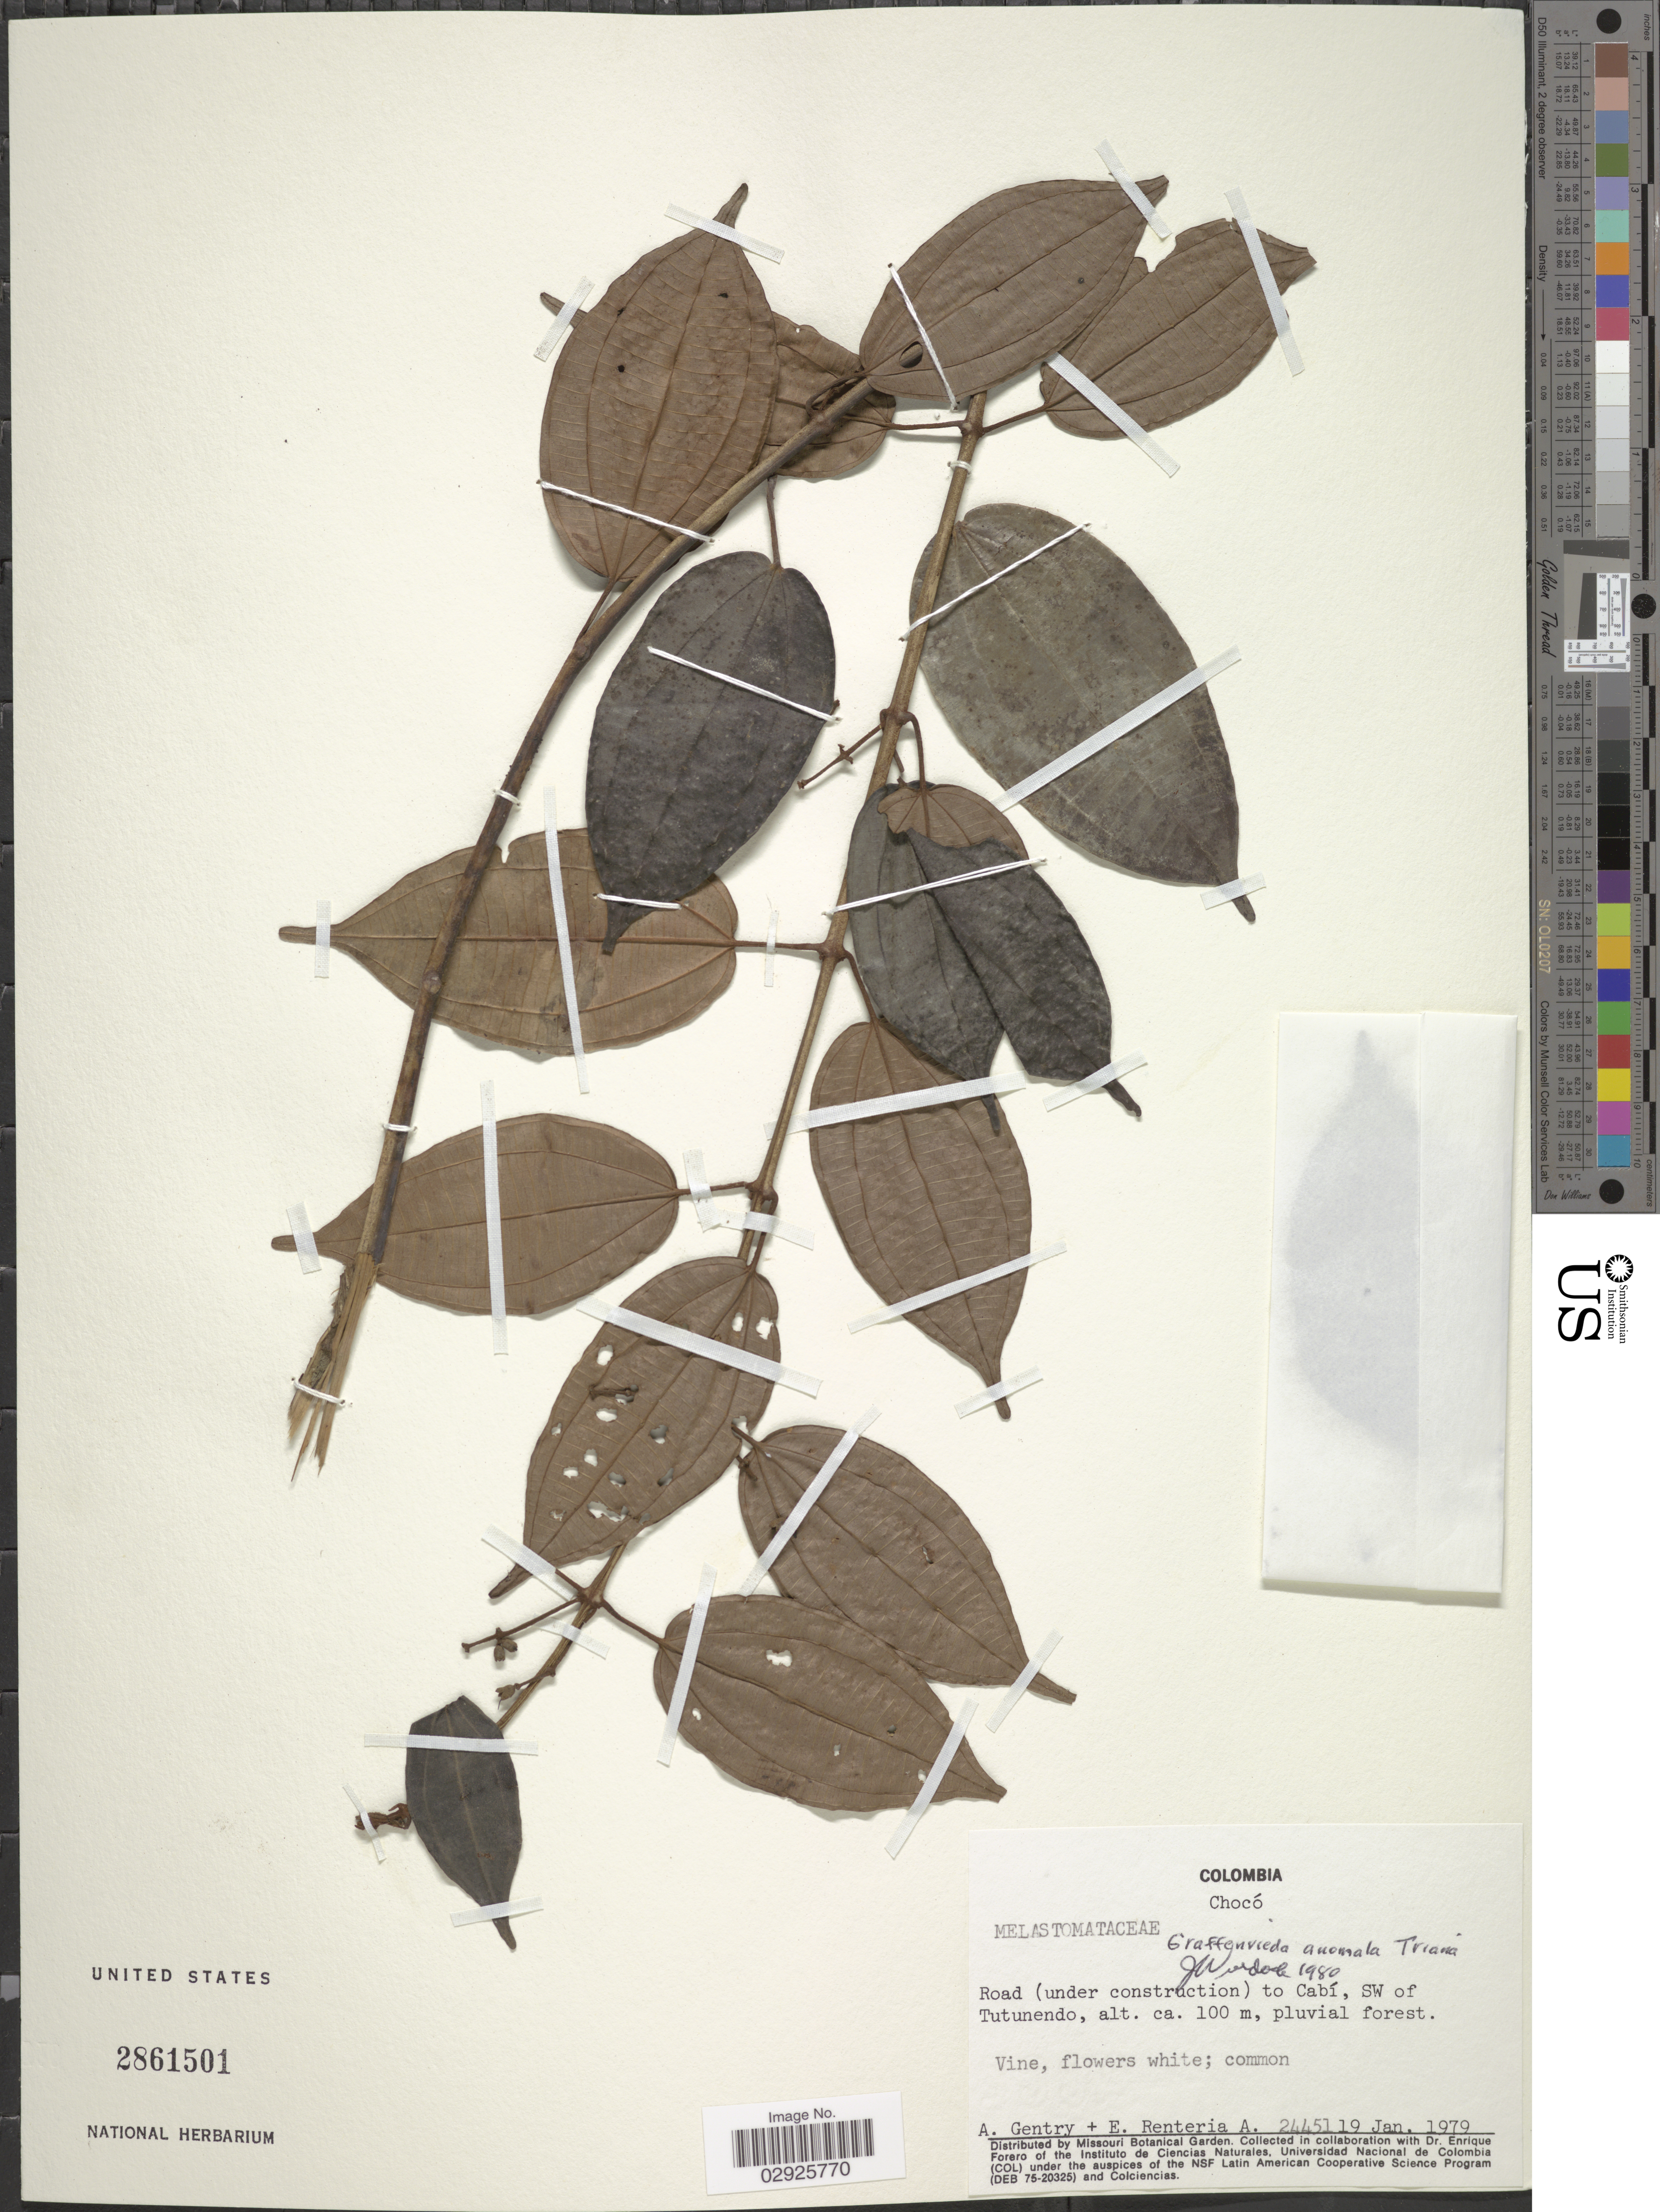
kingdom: Plantae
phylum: Tracheophyta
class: Magnoliopsida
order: Myrtales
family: Melastomataceae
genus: Graffenrieda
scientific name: Graffenrieda anomala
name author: Triana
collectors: A. H. Gentry & E. Renteria A.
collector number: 2445119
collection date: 1979-01-19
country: Colombia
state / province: Chocó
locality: Road (under construction) to Cabí, SW of Tutunendo.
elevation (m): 100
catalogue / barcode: US 2861501